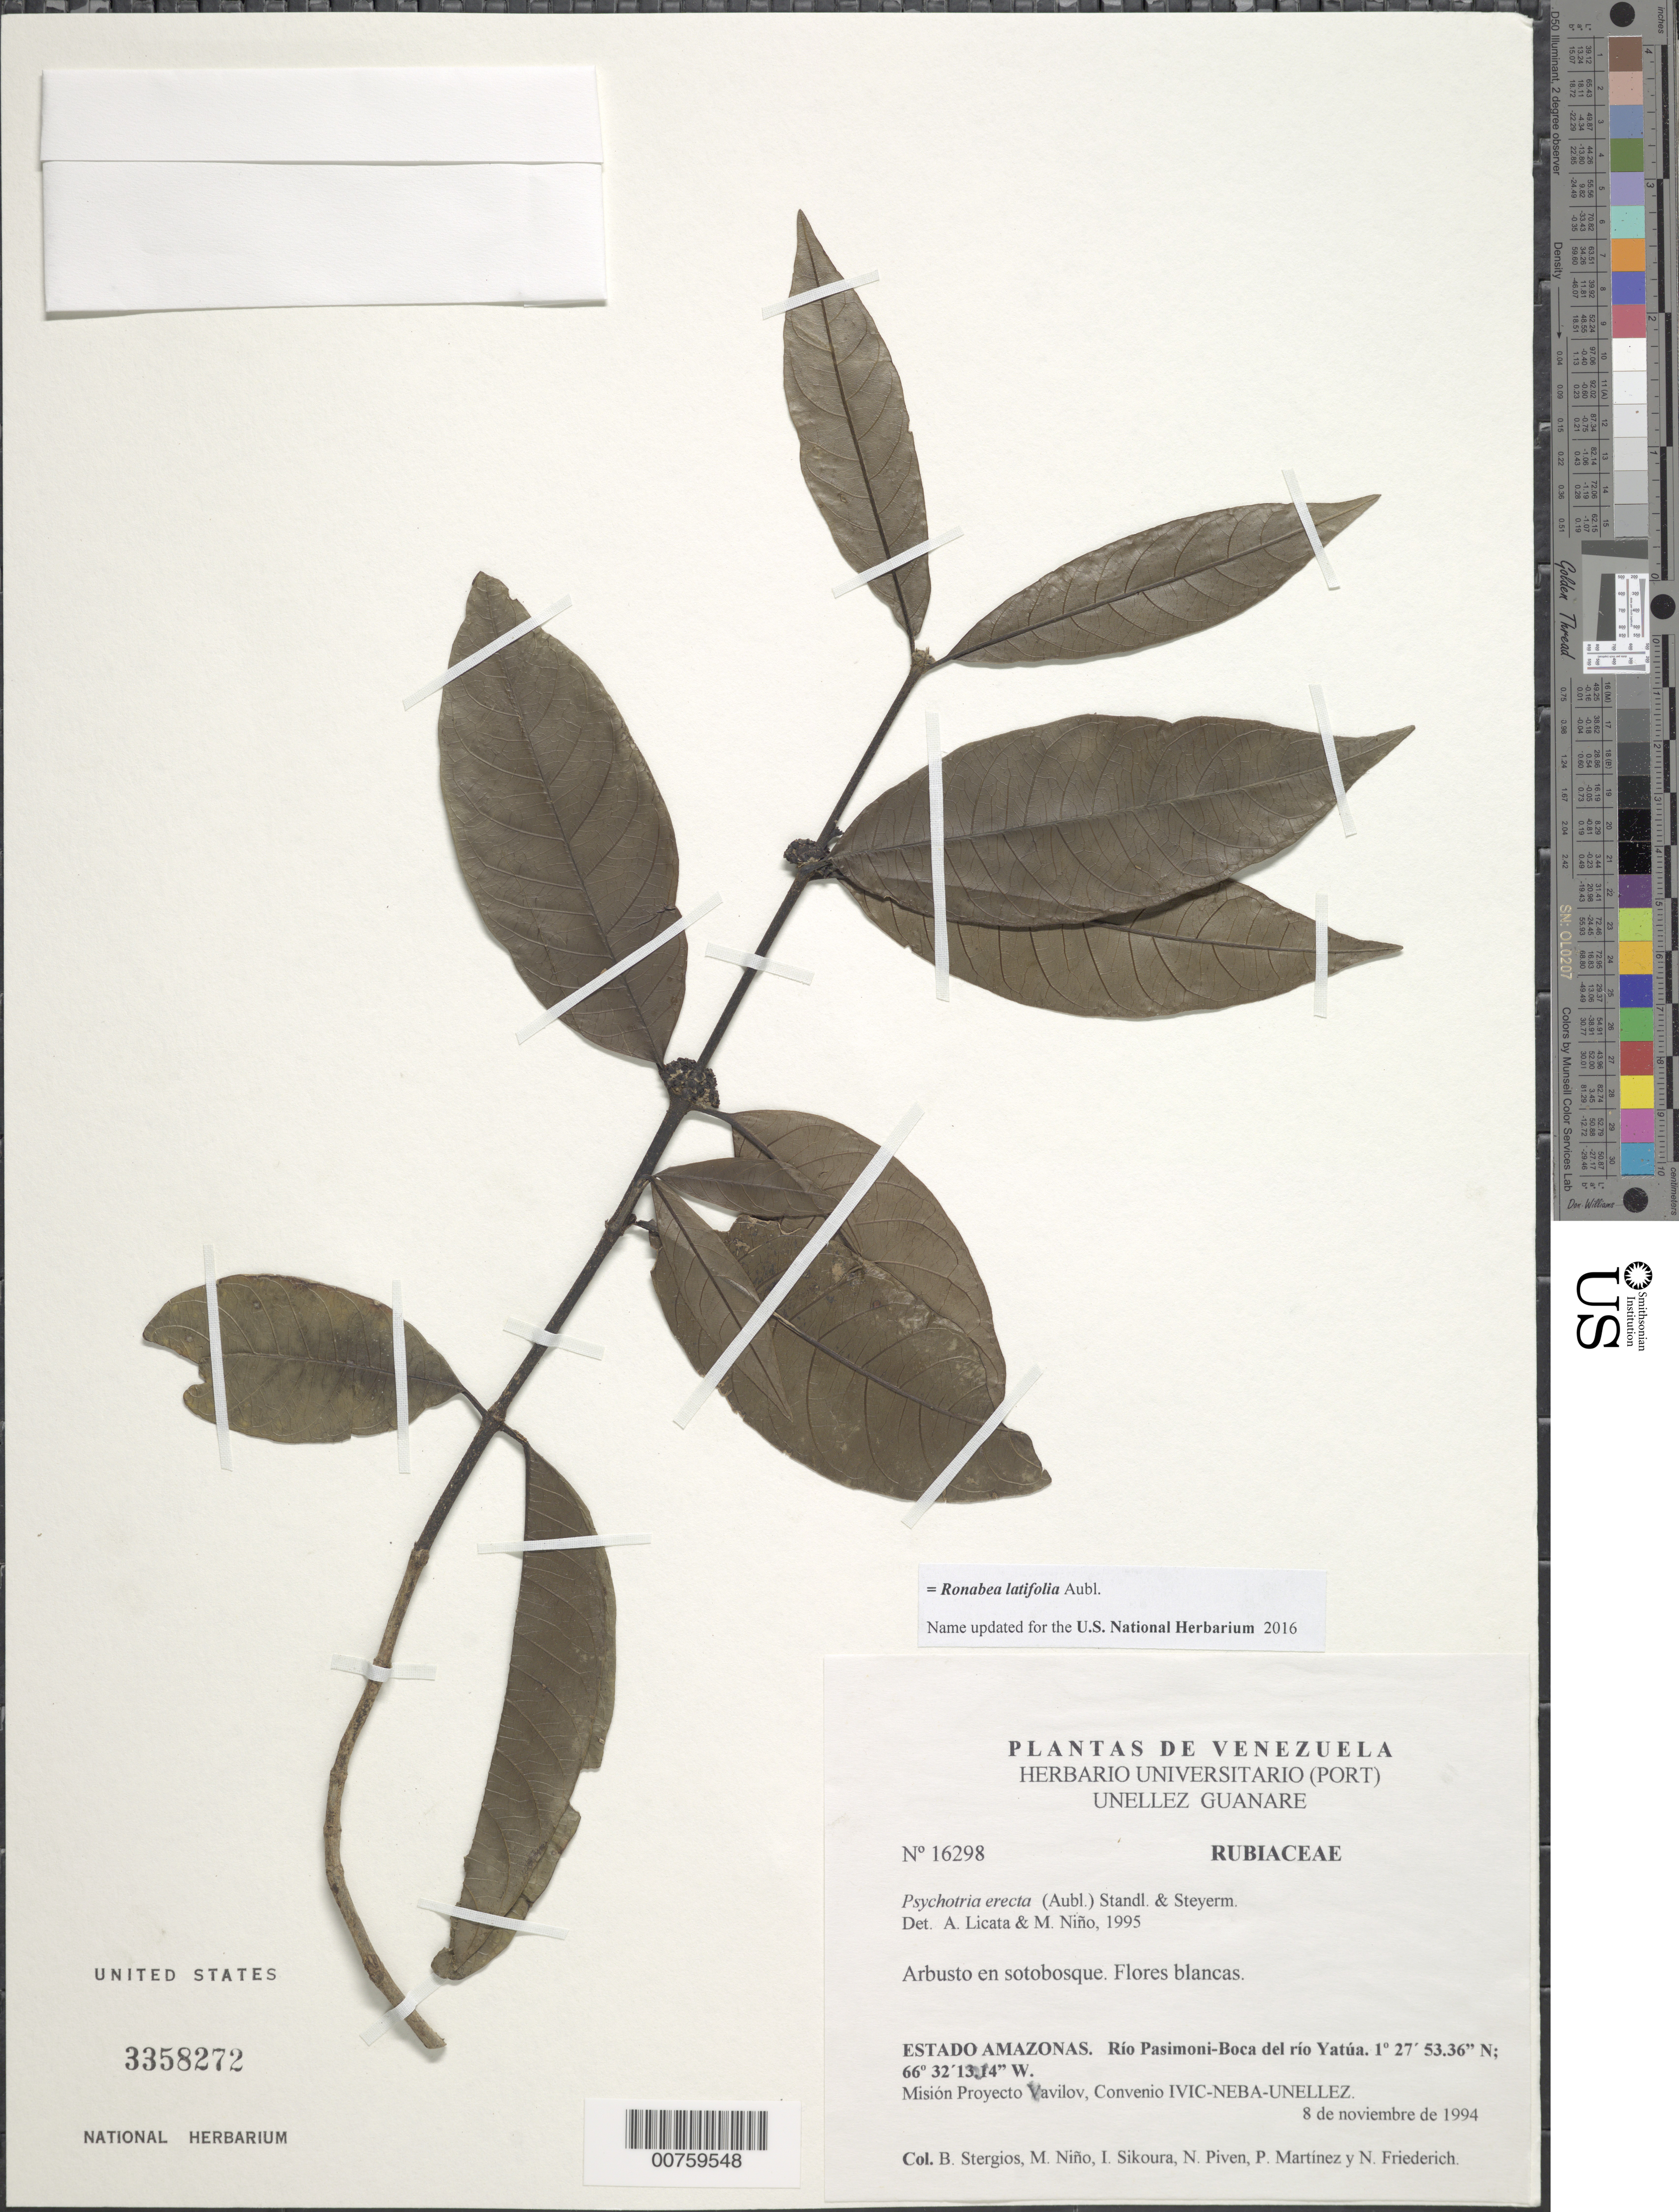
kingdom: Plantae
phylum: Tracheophyta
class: Magnoliopsida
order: Gentianales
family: Rubiaceae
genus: Psychotria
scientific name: Psychotria erecta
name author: (Aubl.) Standl. & Steyerm.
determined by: Licata, A.; Niño, S. M.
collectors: B. G. Stergios, S. M. Niño, I. Sikoura, N. Piven, P. Martinez & N. Friederich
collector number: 16298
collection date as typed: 8-Nov-94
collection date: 1994-11-08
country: Venezuela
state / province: Amazonas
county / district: Río Negro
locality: Río Pasimoni-Boca del Río Yatua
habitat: Sotobosque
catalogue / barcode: US 3358272